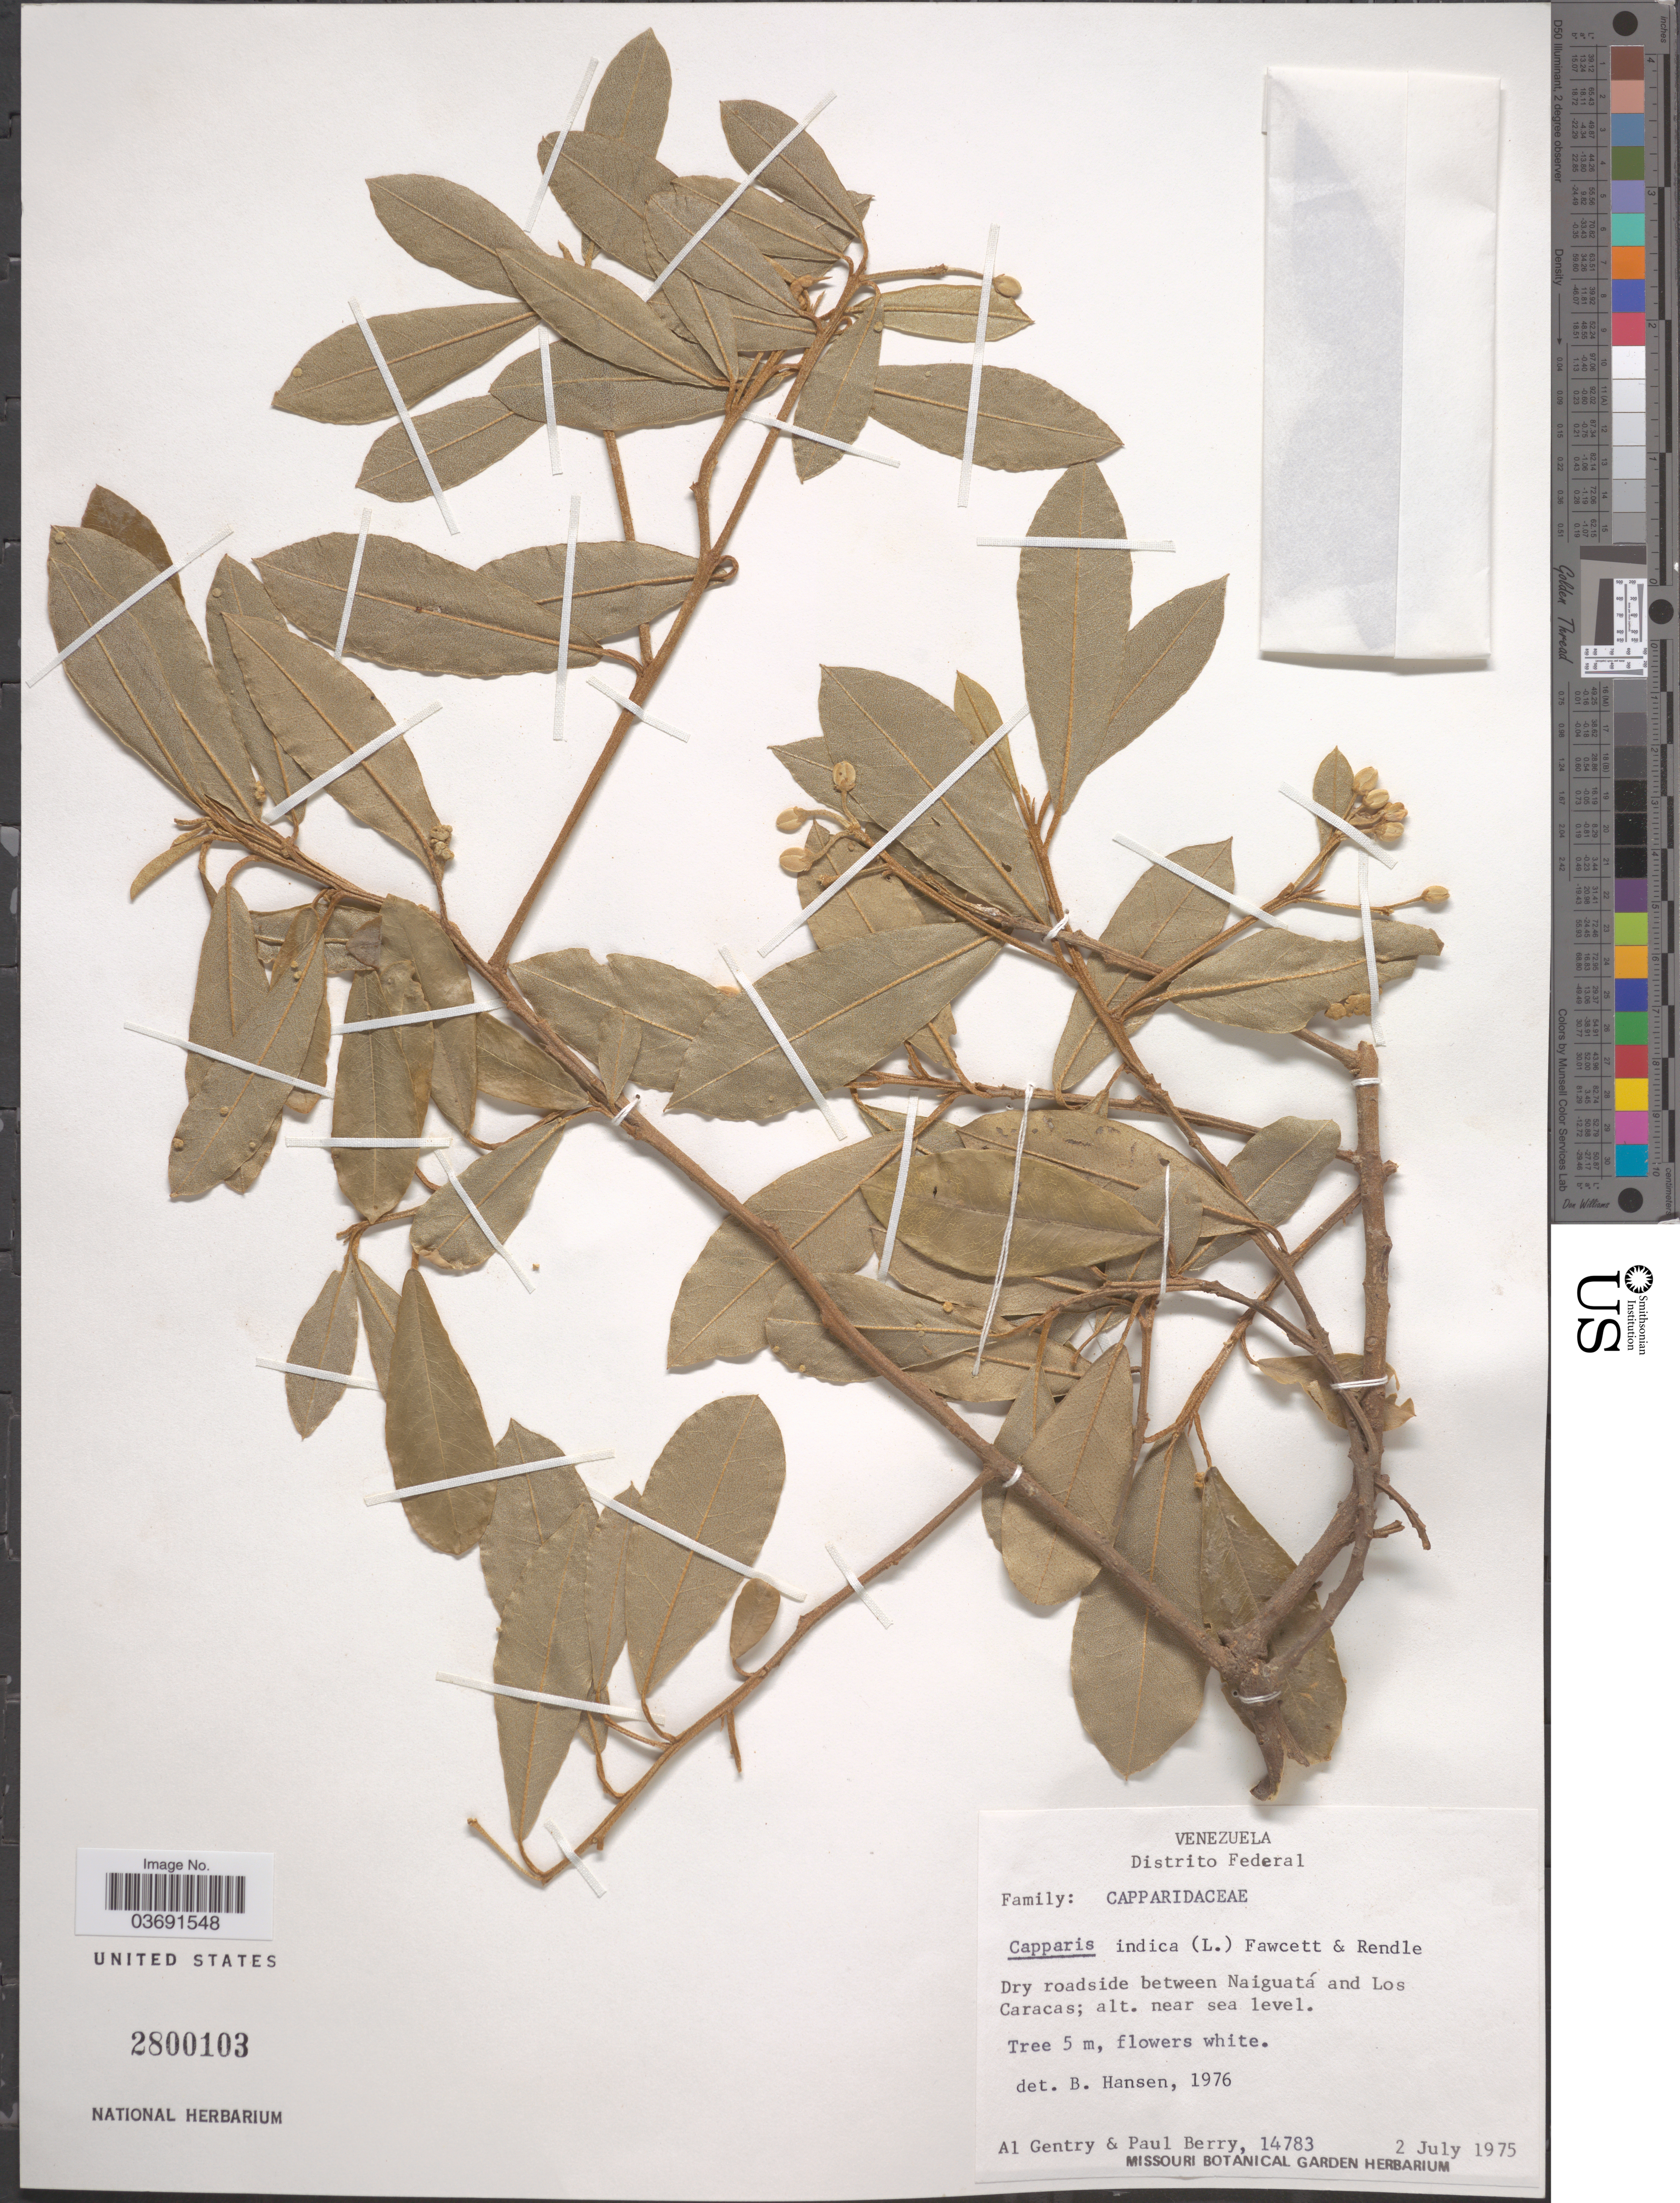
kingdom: Plantae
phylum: Tracheophyta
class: Magnoliopsida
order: Brassicales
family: Capparaceae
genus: Quadrella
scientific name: Quadrella indica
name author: (L.) Iltis & Cornejo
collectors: A. H. Gentry & P. E. Berry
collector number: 14783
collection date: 1975-07-02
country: Venezuela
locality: Distrito Federal. Dry roadside between Naiguatá and Los Caracas.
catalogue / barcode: US 2800103